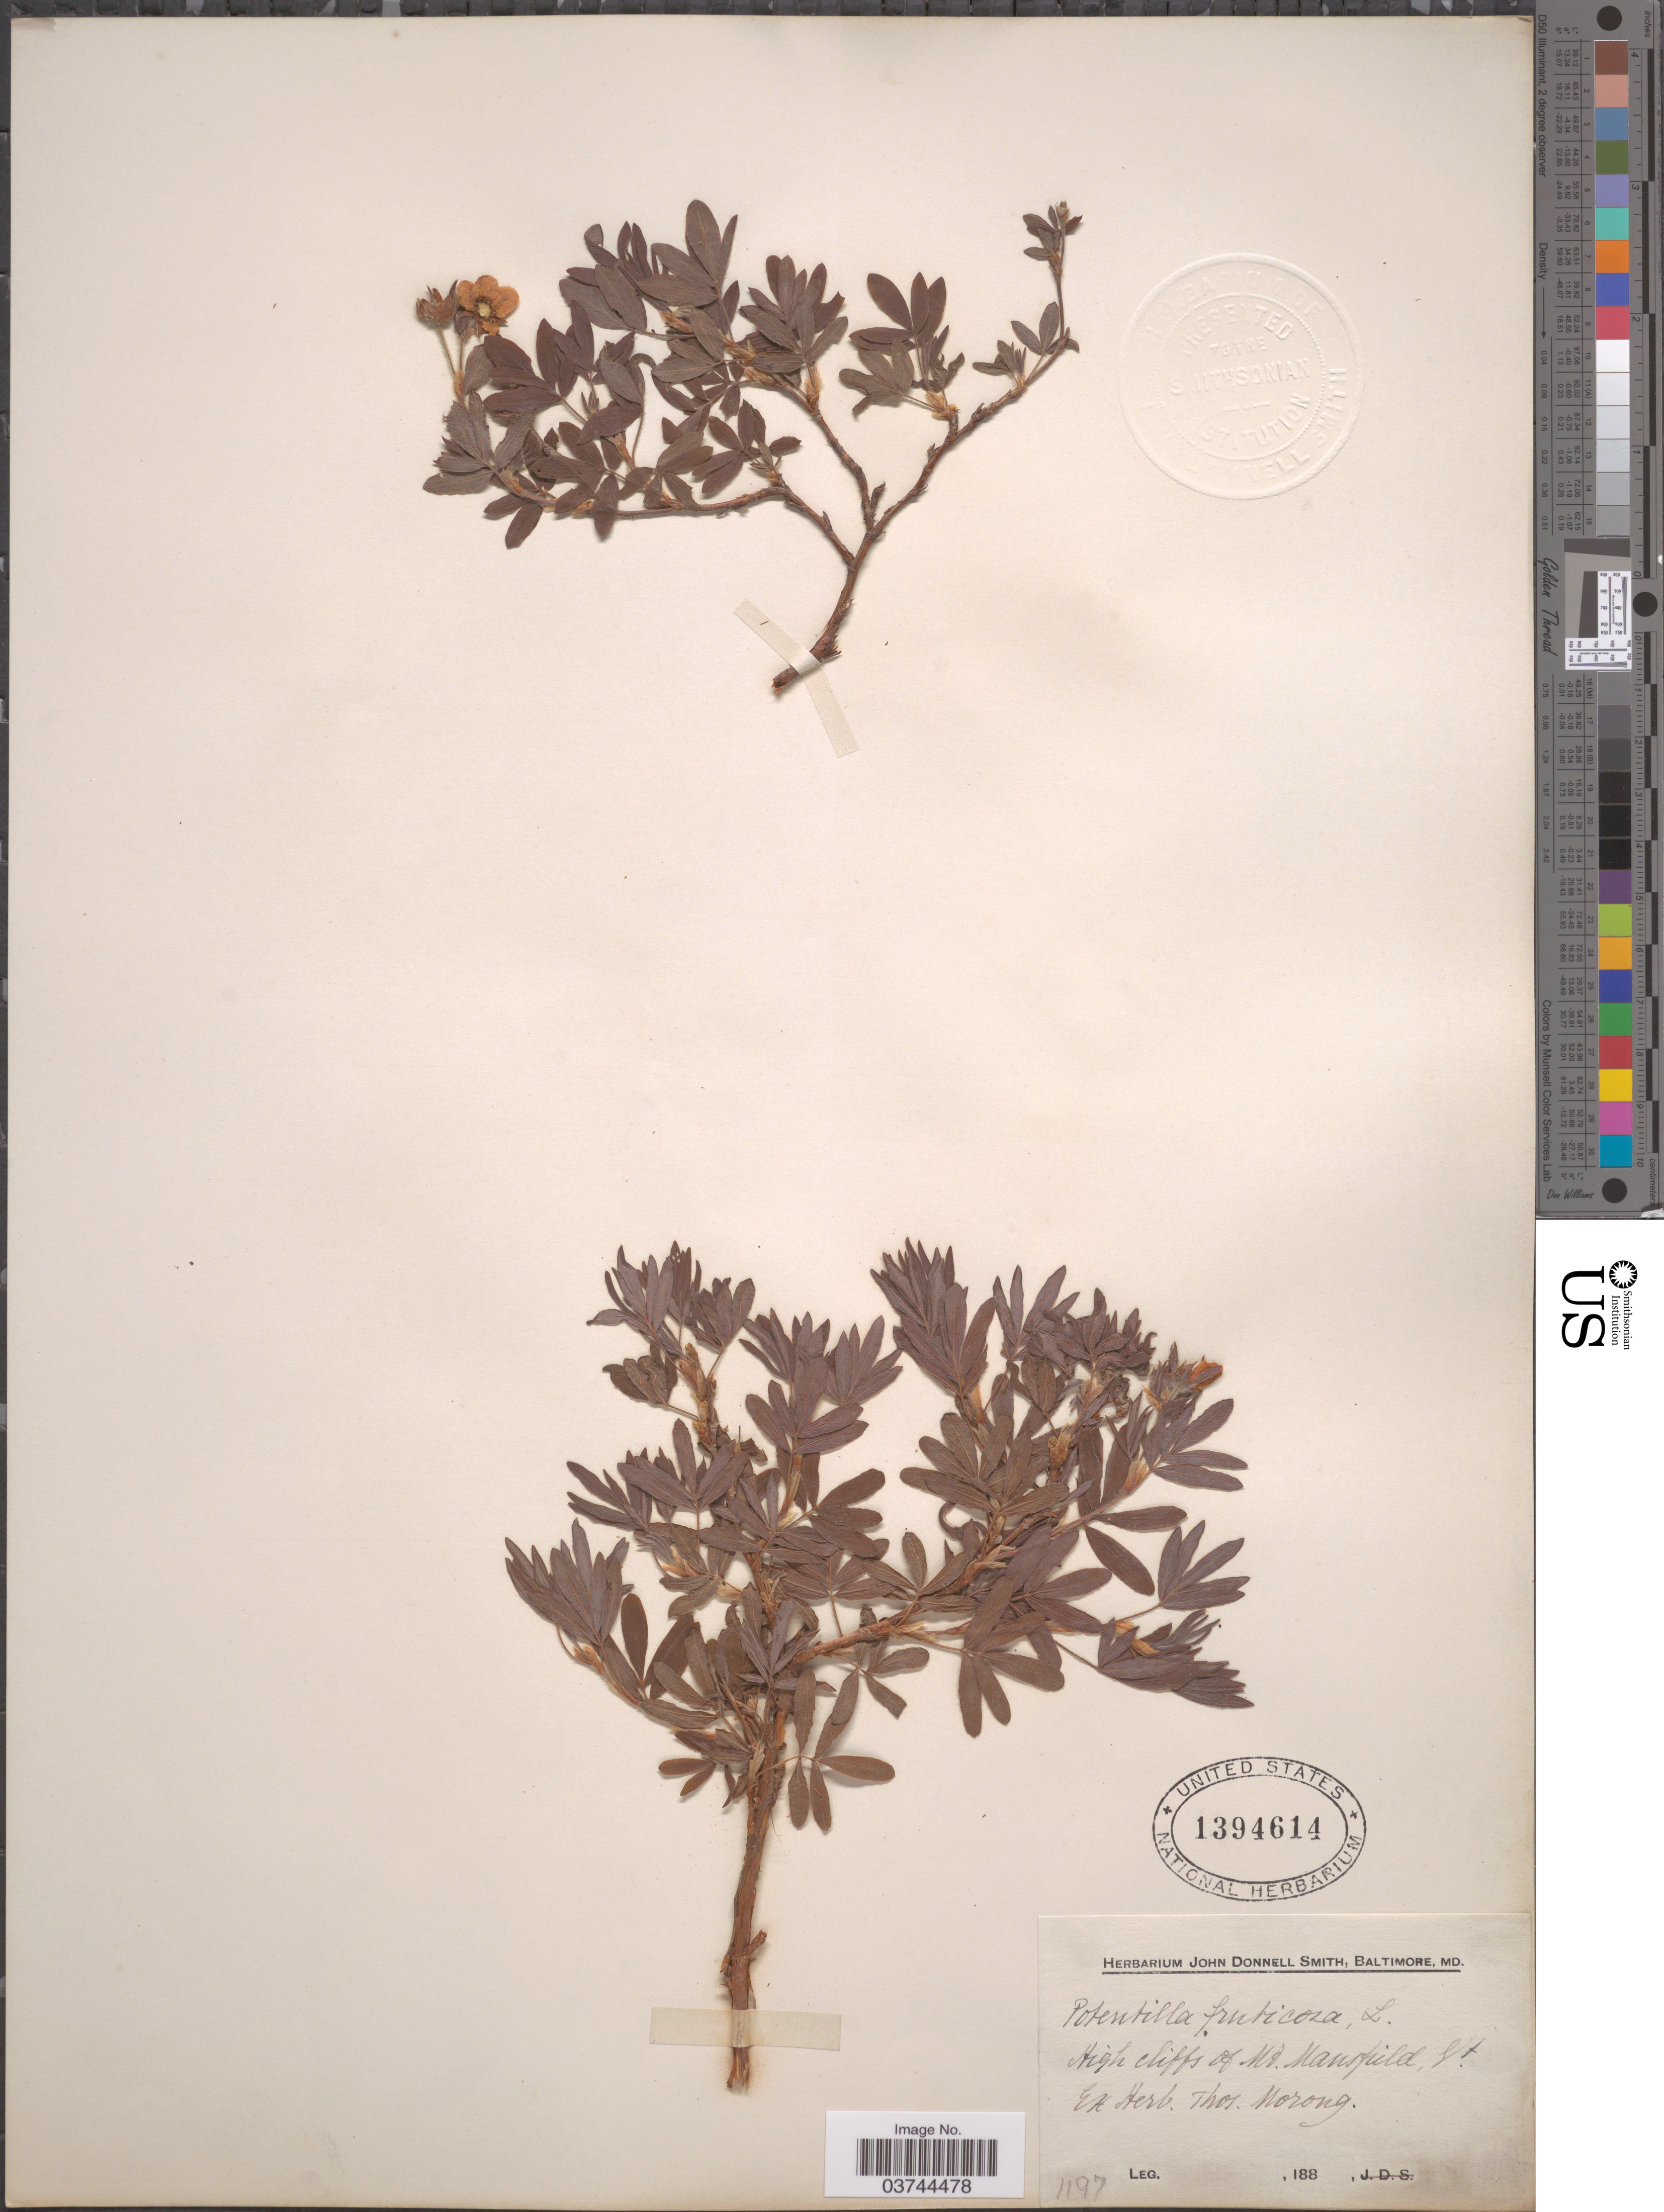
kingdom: Plantae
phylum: Tracheophyta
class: Magnoliopsida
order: Rosales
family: Rosaceae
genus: Dasiphora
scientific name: Dasiphora fruticosa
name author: (L.) Rydb.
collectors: ex Herb. T. Morong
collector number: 1197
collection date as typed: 188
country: United States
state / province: Vermont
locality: High cliffs of Mt. Mansfield.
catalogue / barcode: US 1394614